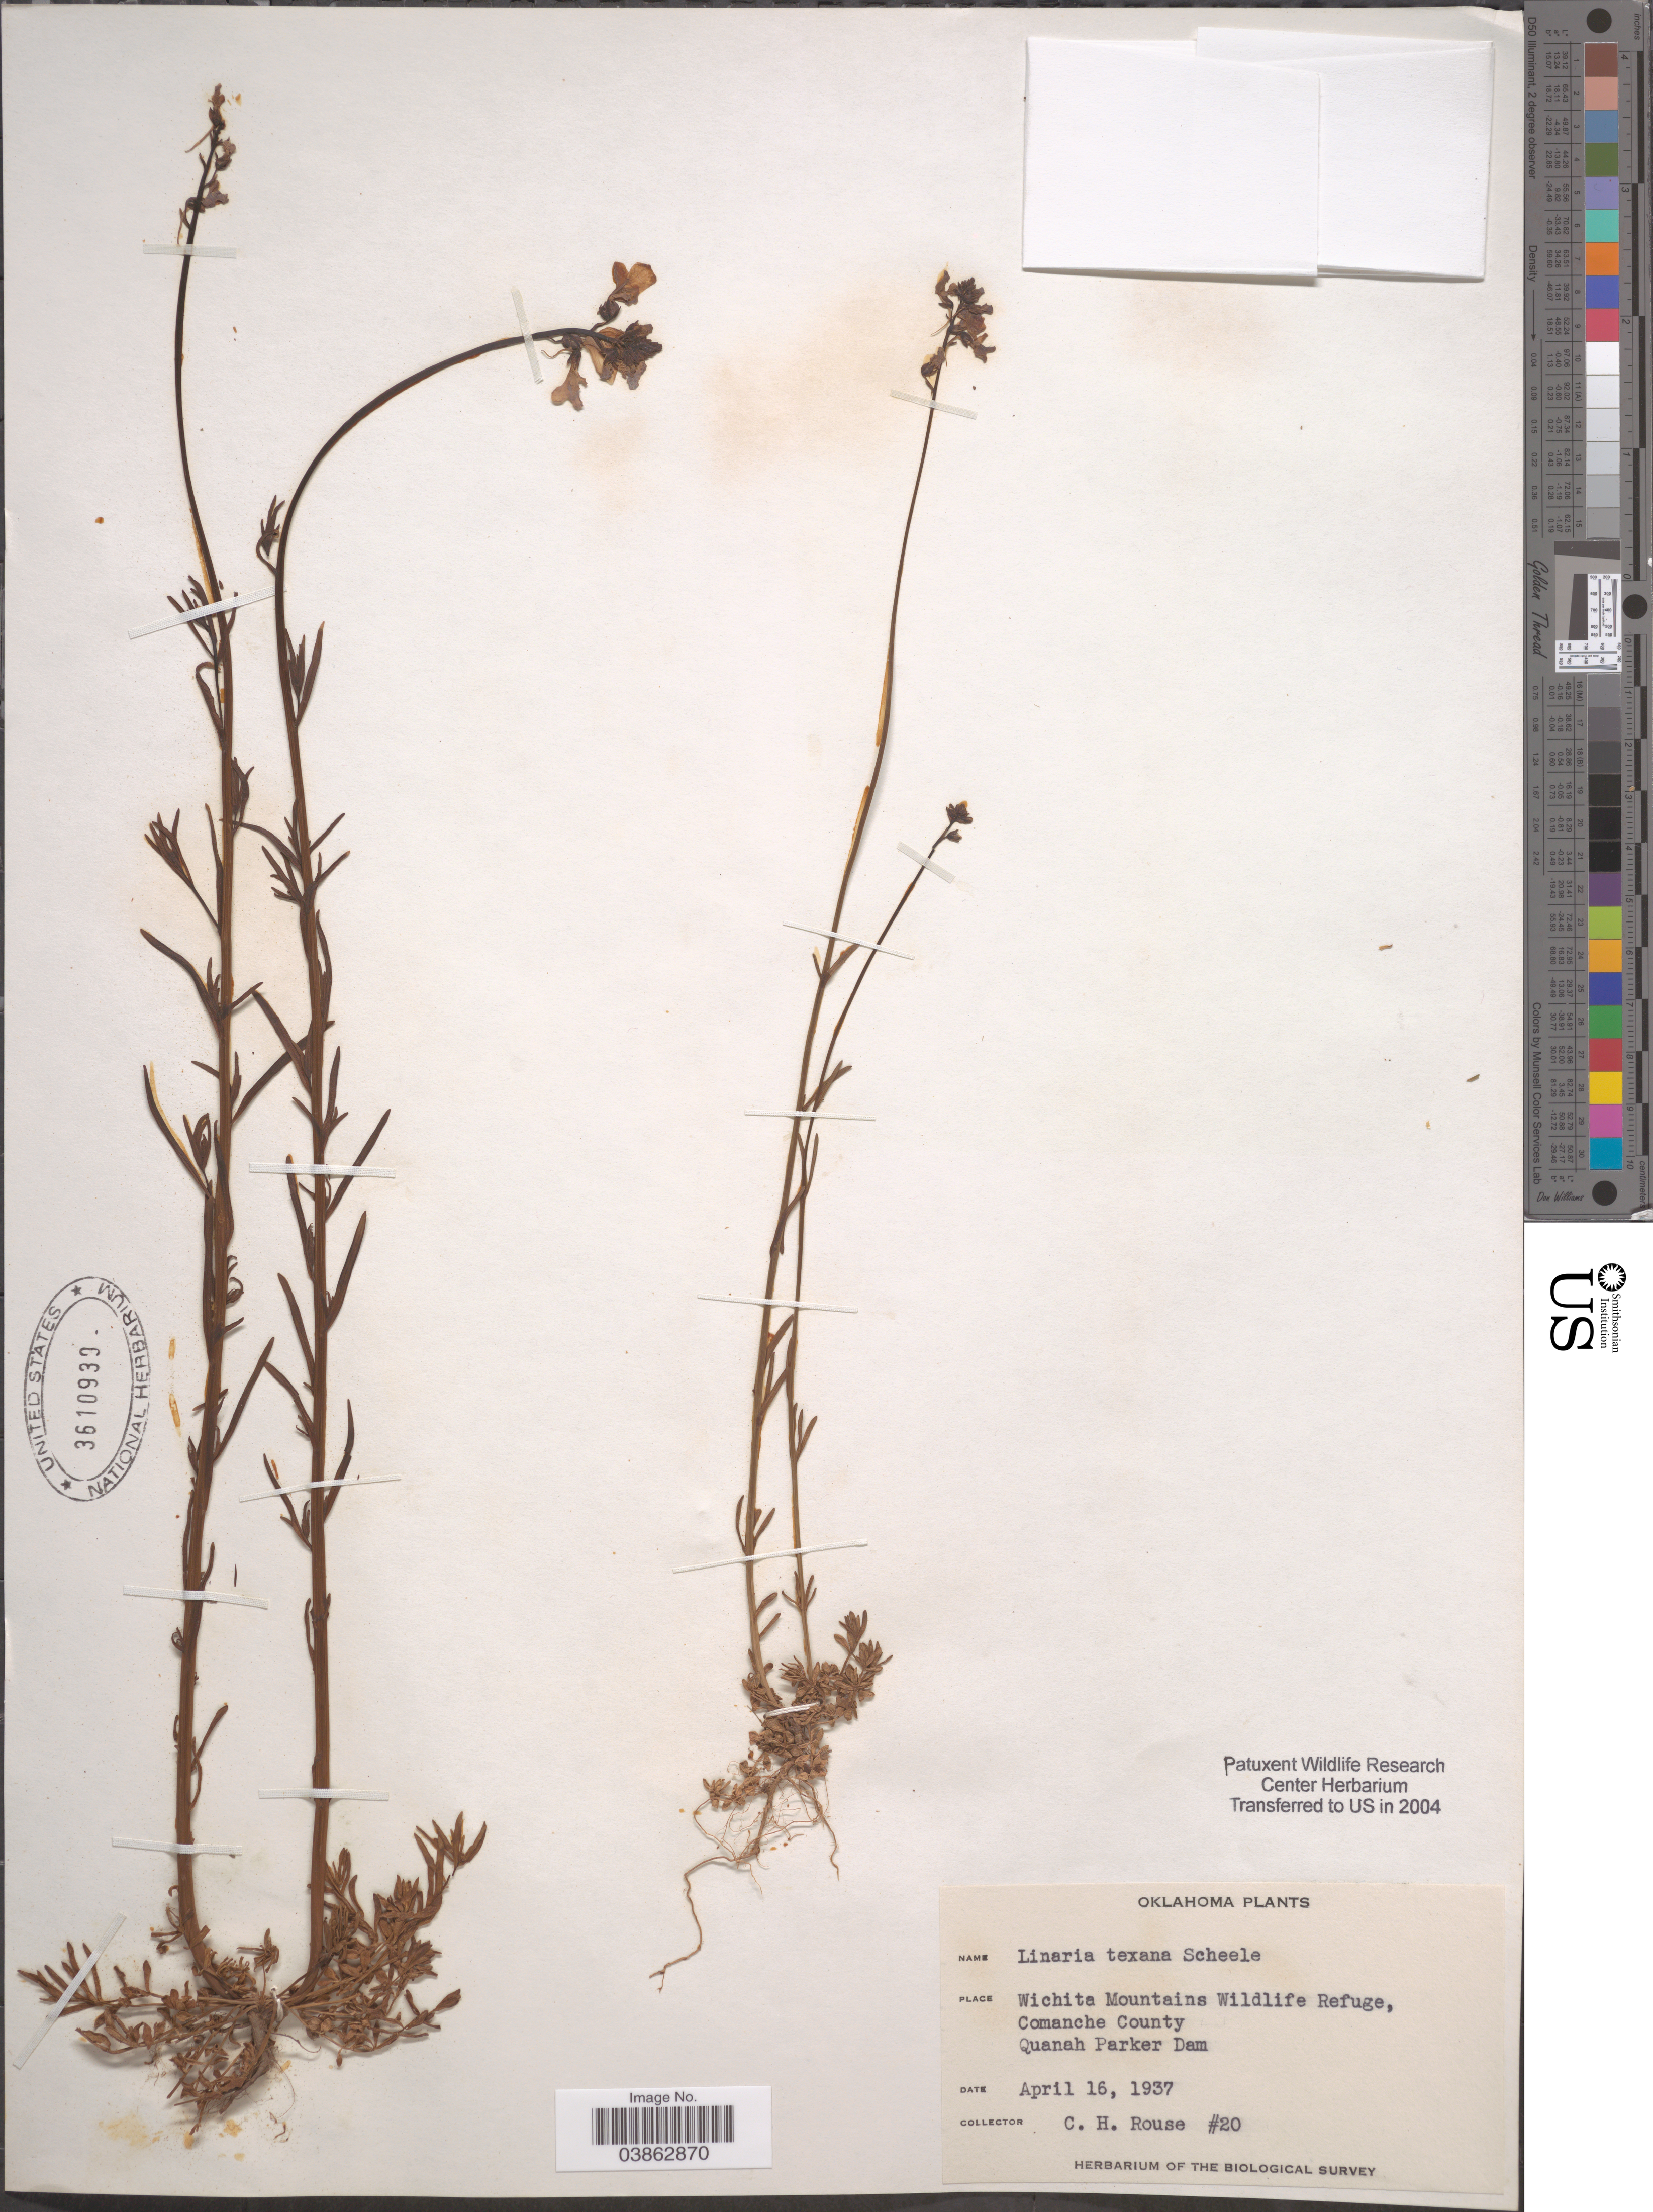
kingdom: Plantae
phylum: Tracheophyta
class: Magnoliopsida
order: Lamiales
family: Plantaginaceae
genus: Linaria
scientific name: Linaria texana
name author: Scheele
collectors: C. Rouse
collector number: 20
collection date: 1937-04-16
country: United States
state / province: Oklahoma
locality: Wichita Mountains Wildlife Refuge, Comanche County. Quanah Parker Dam.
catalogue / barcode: US 3610930